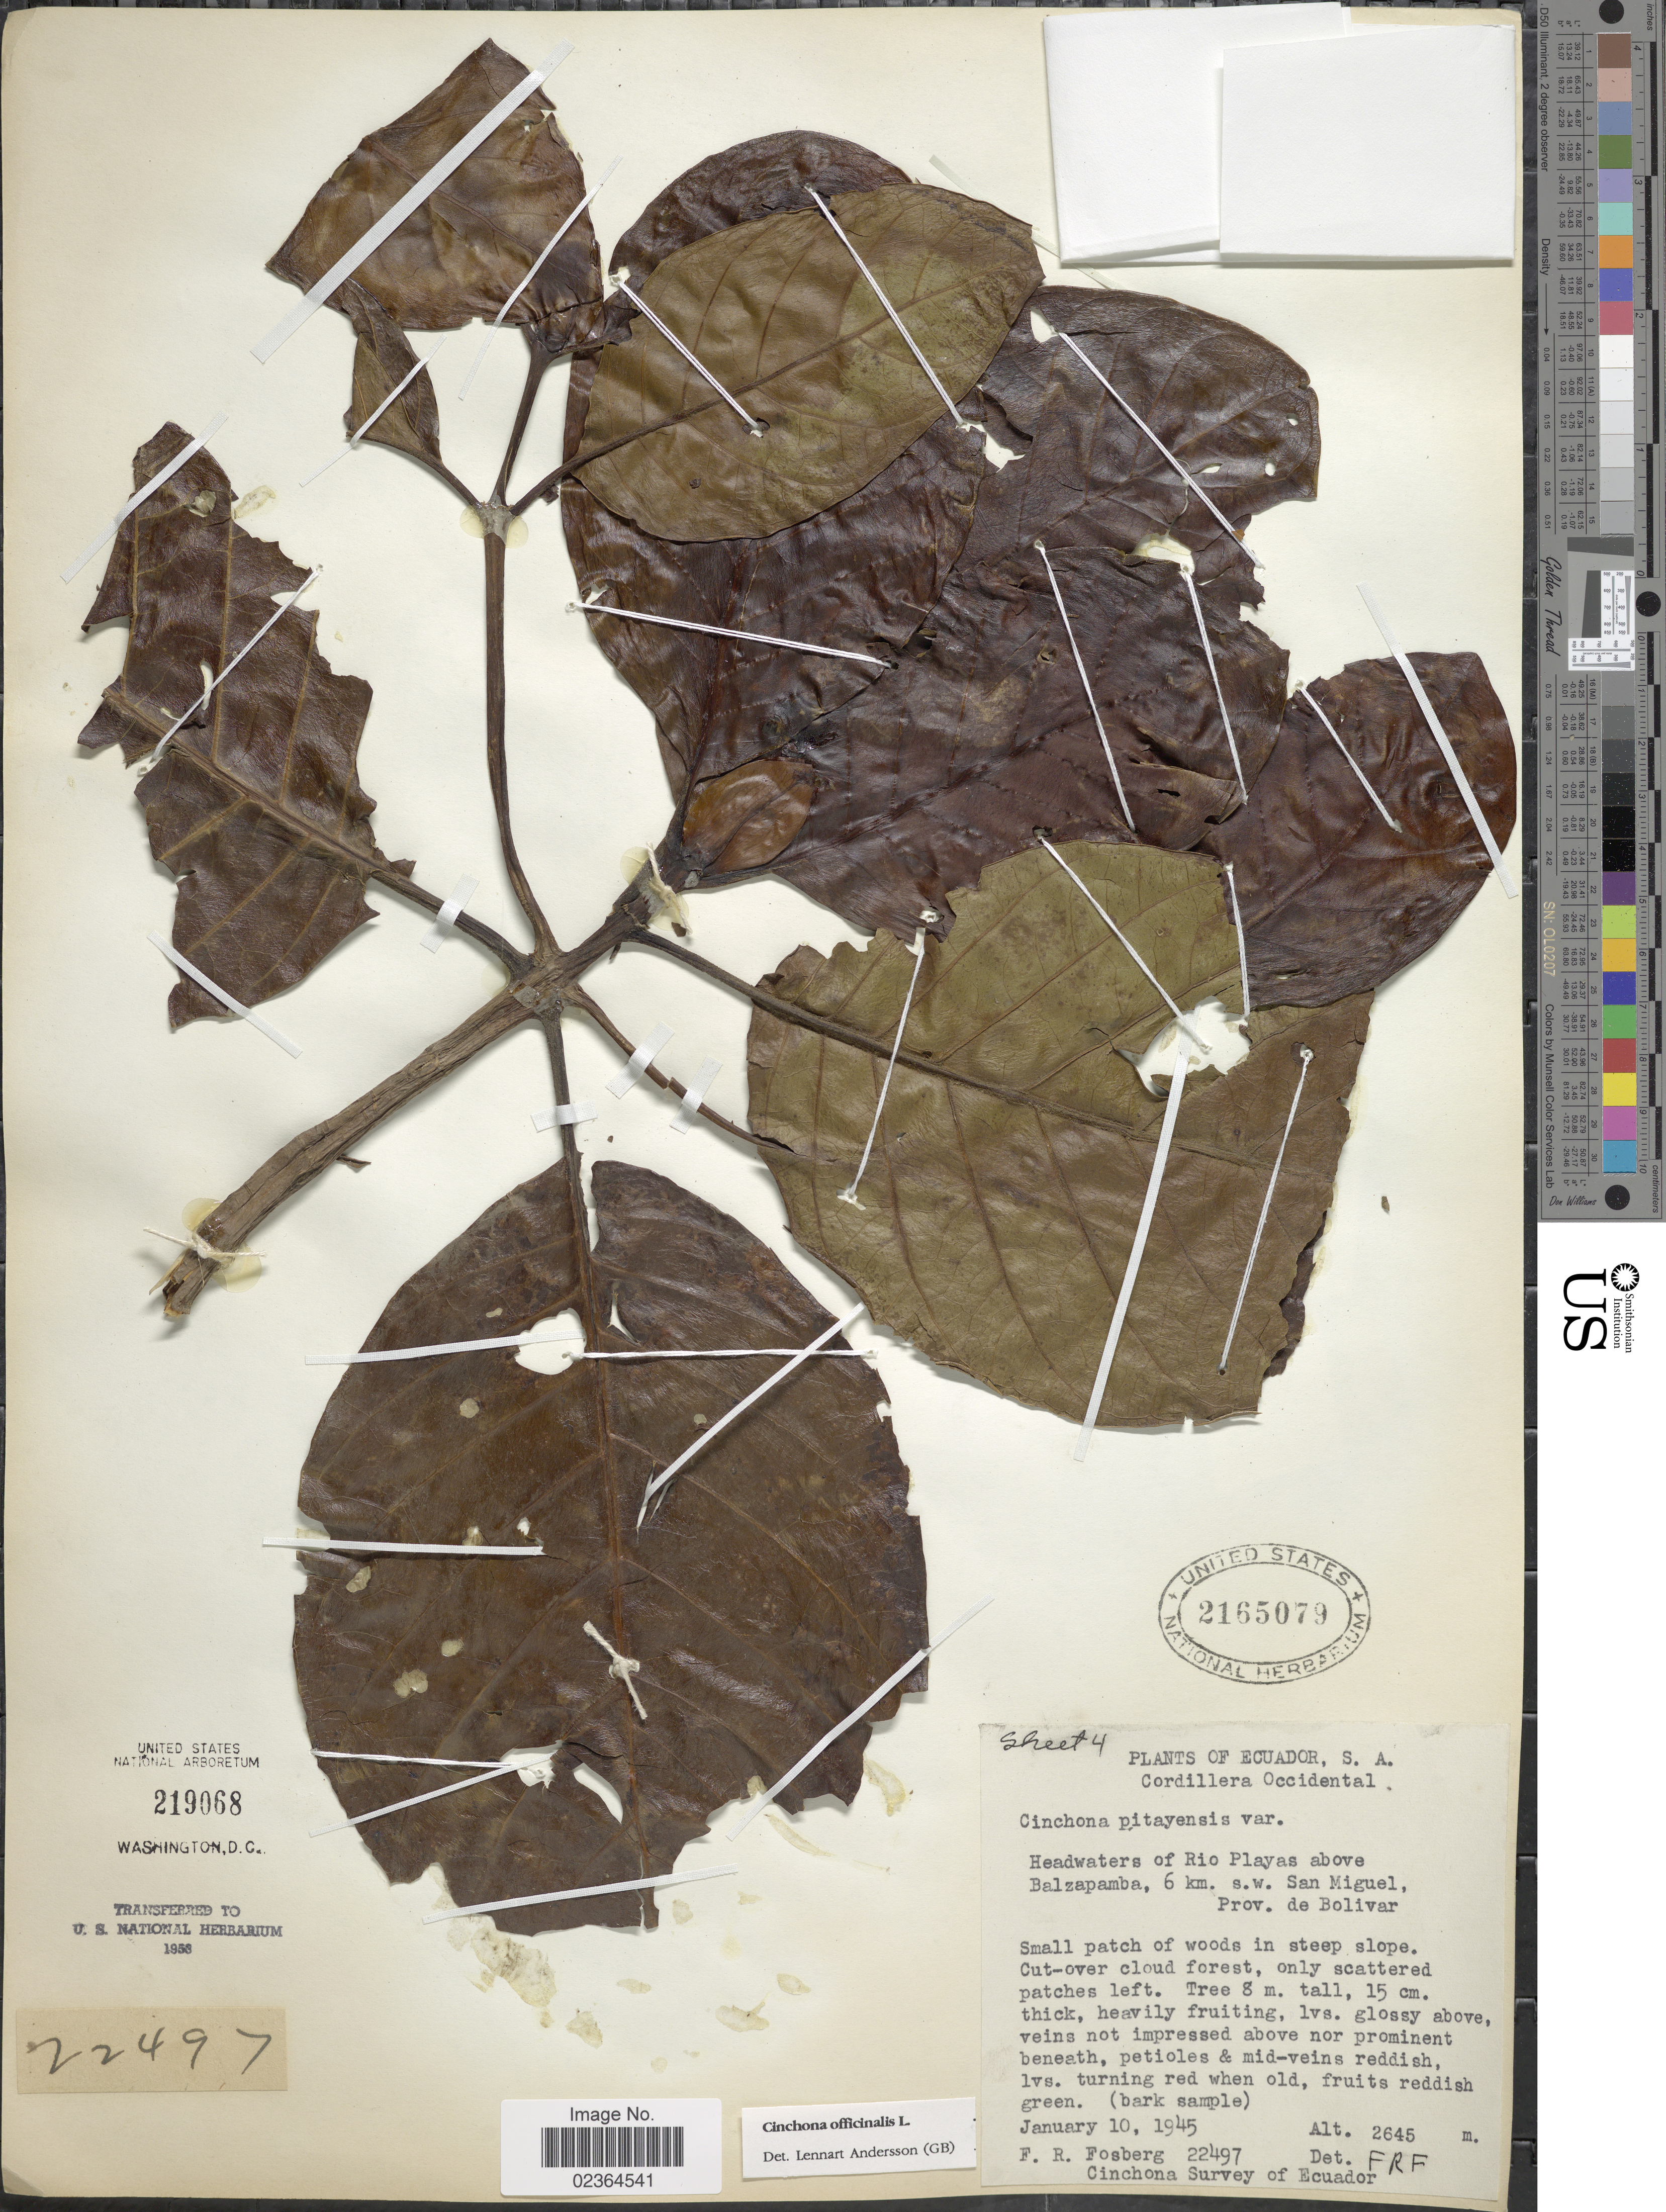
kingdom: Plantae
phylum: Tracheophyta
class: Magnoliopsida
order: Gentianales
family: Rubiaceae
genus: Cinchona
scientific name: Cinchona officinalis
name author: L.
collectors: F. R. Fosberg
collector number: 22497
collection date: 1945-01-10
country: Ecuador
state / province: Bolívar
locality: Cordillera Occidental. Headwaters of Rio Playas above Balzapamba, 6 km. s.w. San Miguel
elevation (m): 2645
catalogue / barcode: US 2165079